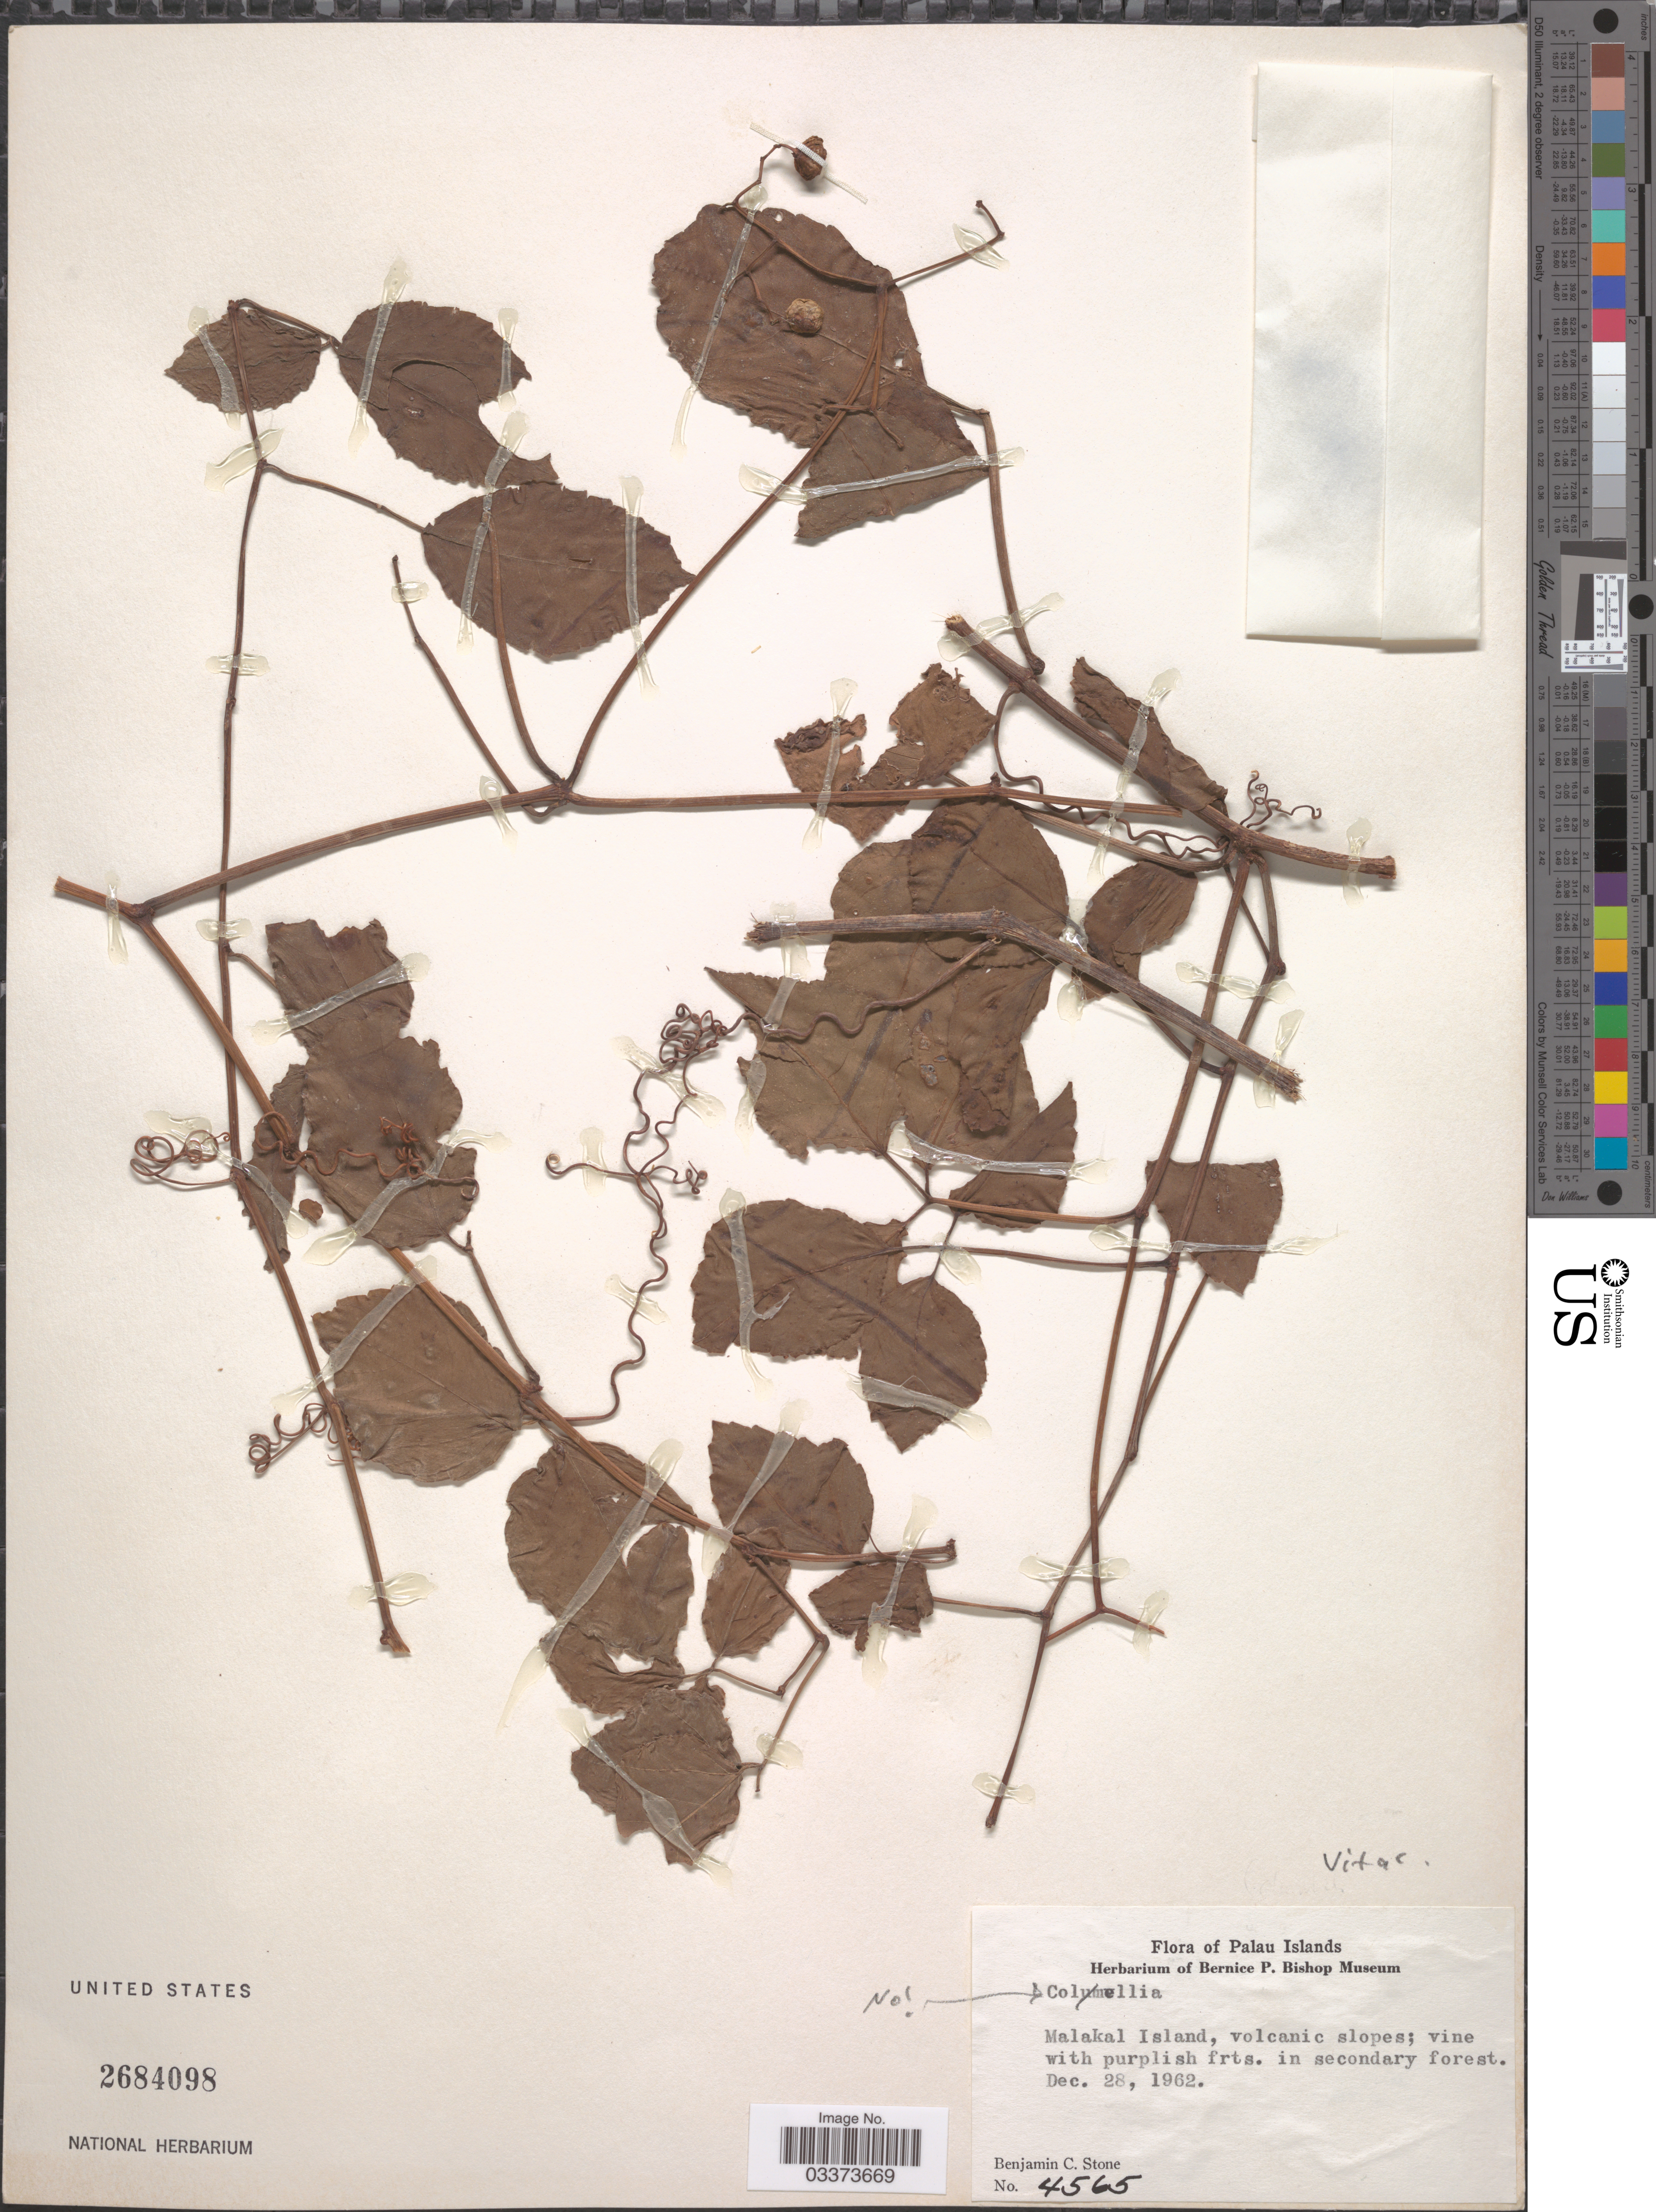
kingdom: Plantae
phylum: Tracheophyta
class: Magnoliopsida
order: Vitales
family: Vitaceae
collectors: B. C. Stone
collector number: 4565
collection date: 1962-12-28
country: Palau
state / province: Koror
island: Ngemelachel [Malakal]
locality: Palau Islands. Malakal Island, volcanic slopes.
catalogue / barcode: US 2684098